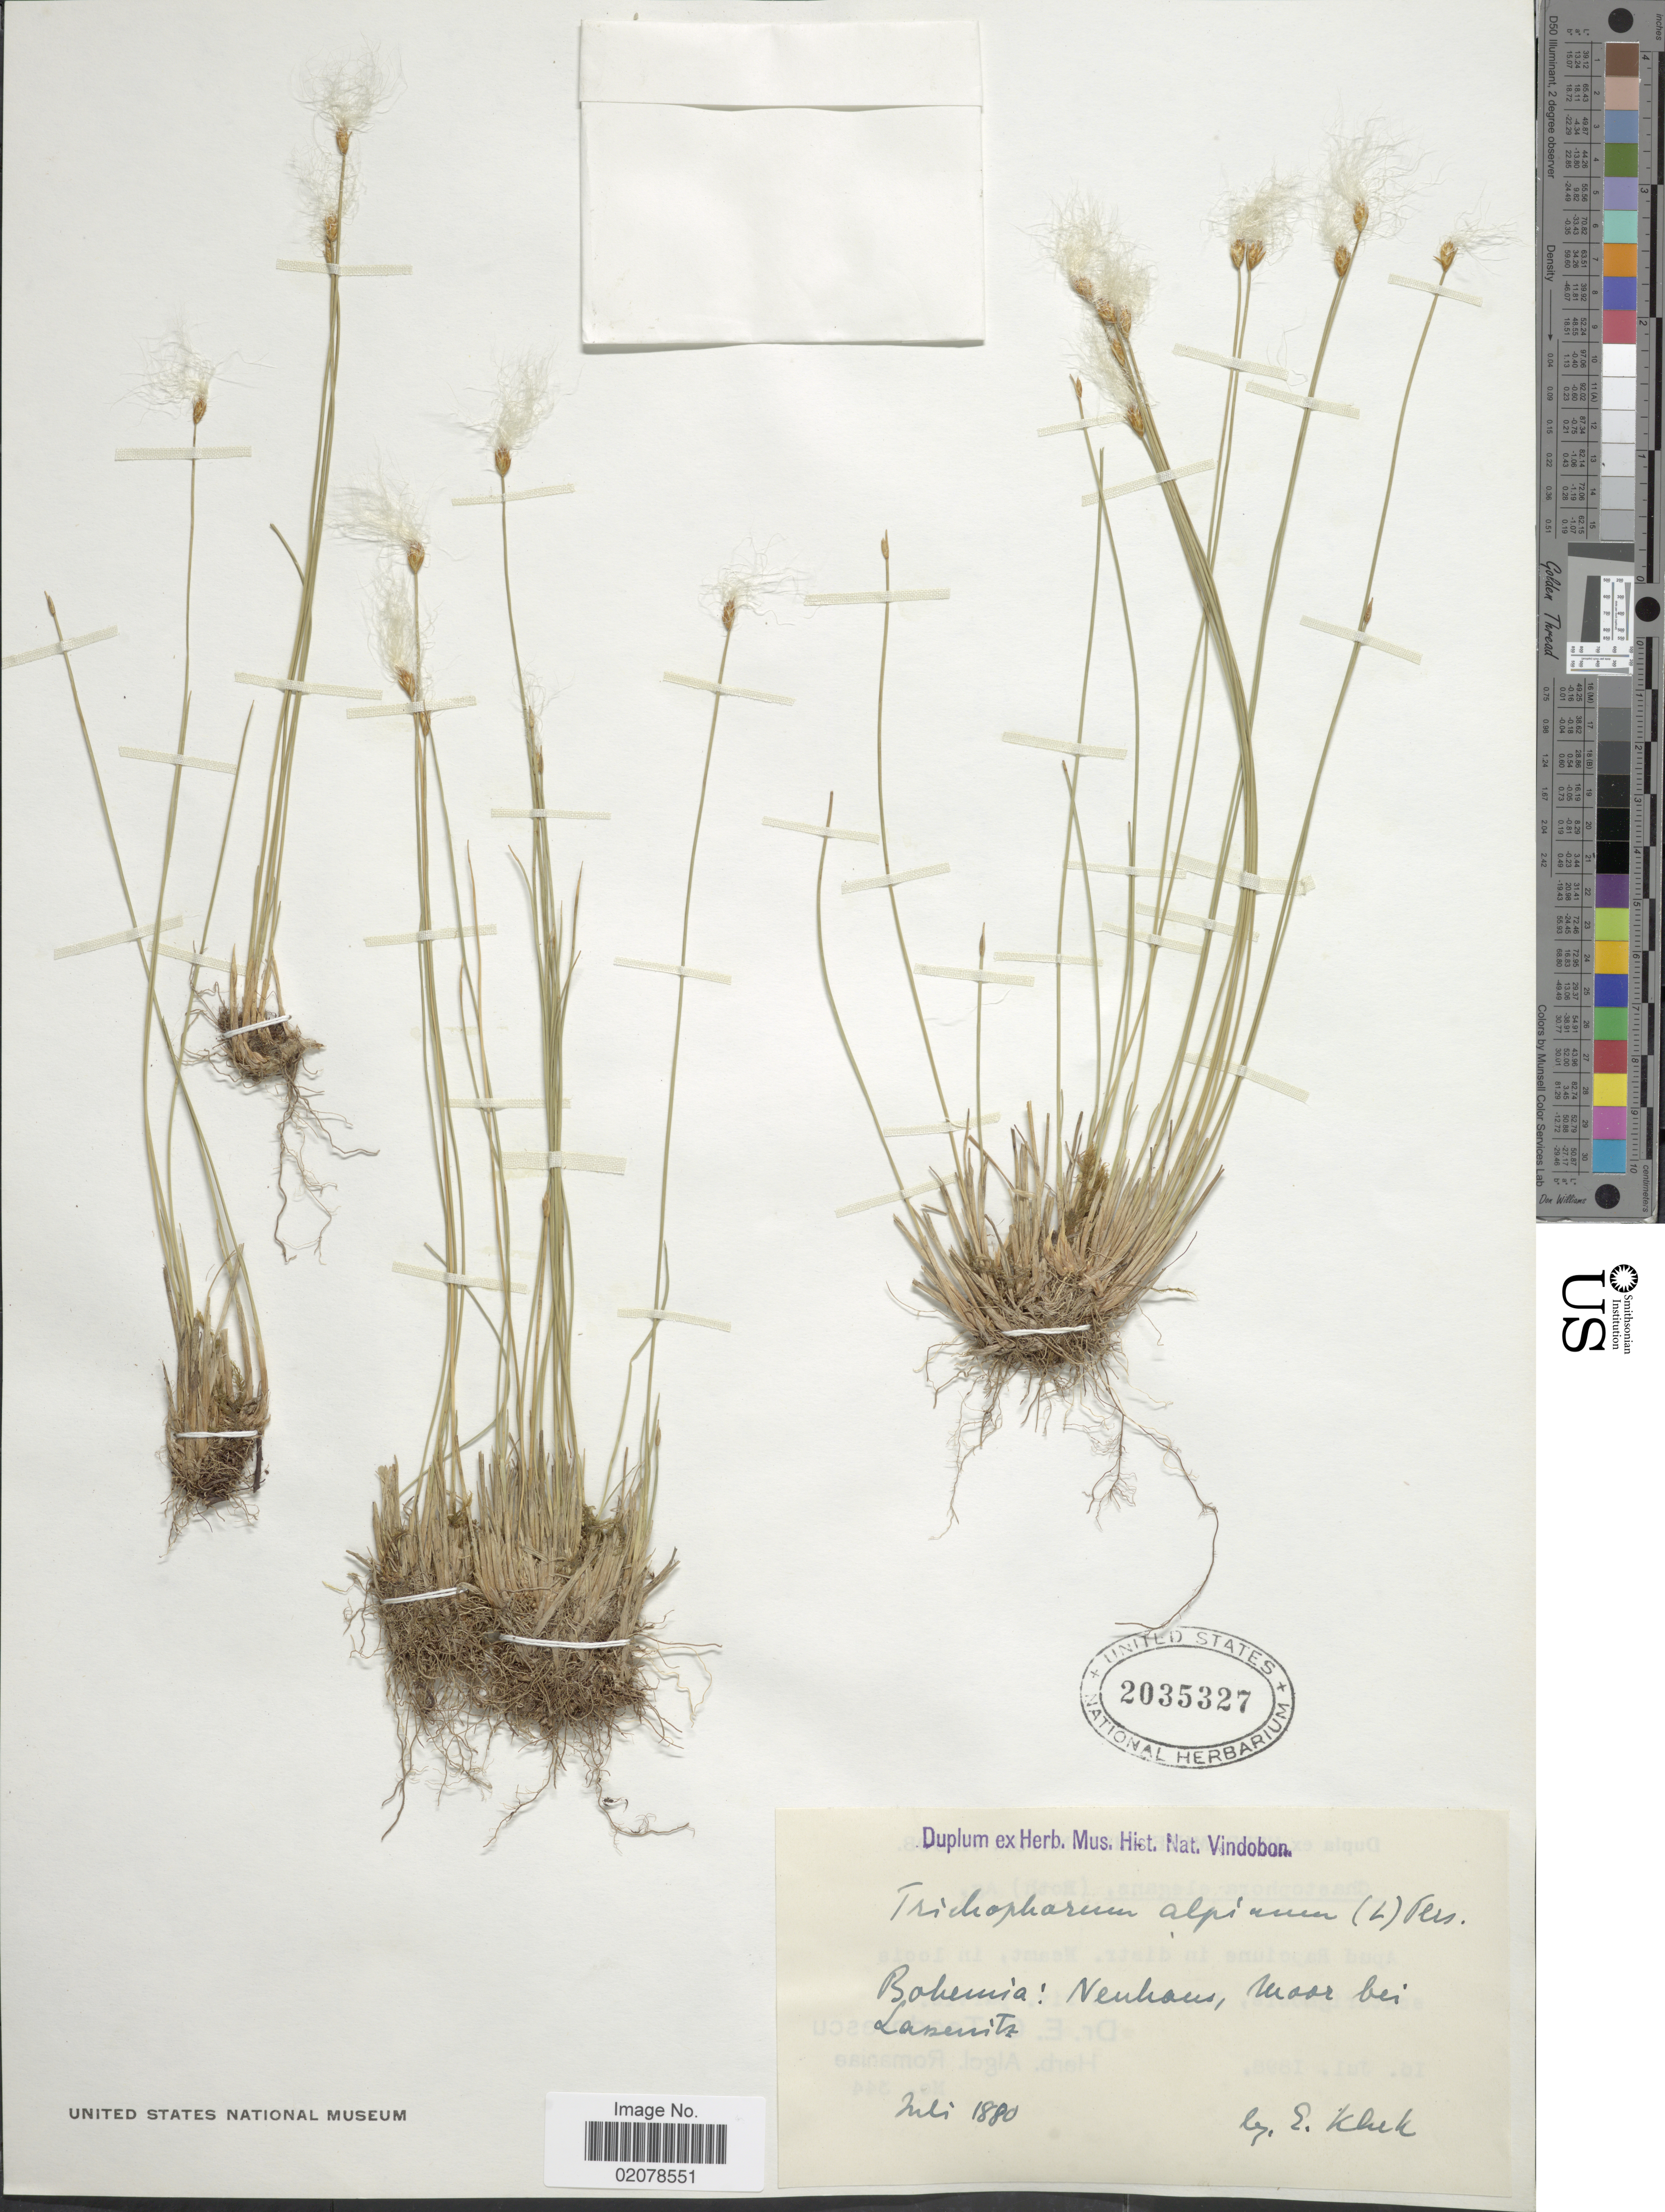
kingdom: Plantae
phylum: Tracheophyta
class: Liliopsida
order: Poales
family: Cyperaceae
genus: Trichophorum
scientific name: Trichophorum alpinum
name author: (L.) Pers.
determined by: Strong, M. T., (US), Smithsonian Institution - National Museum of Natural History (UNITED STATES)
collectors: E. J. Khek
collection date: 1880-07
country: Czechia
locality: Bohemia: Neuhaus, Moor bei Lasenitz (Lásenice)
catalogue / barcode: US 2035327